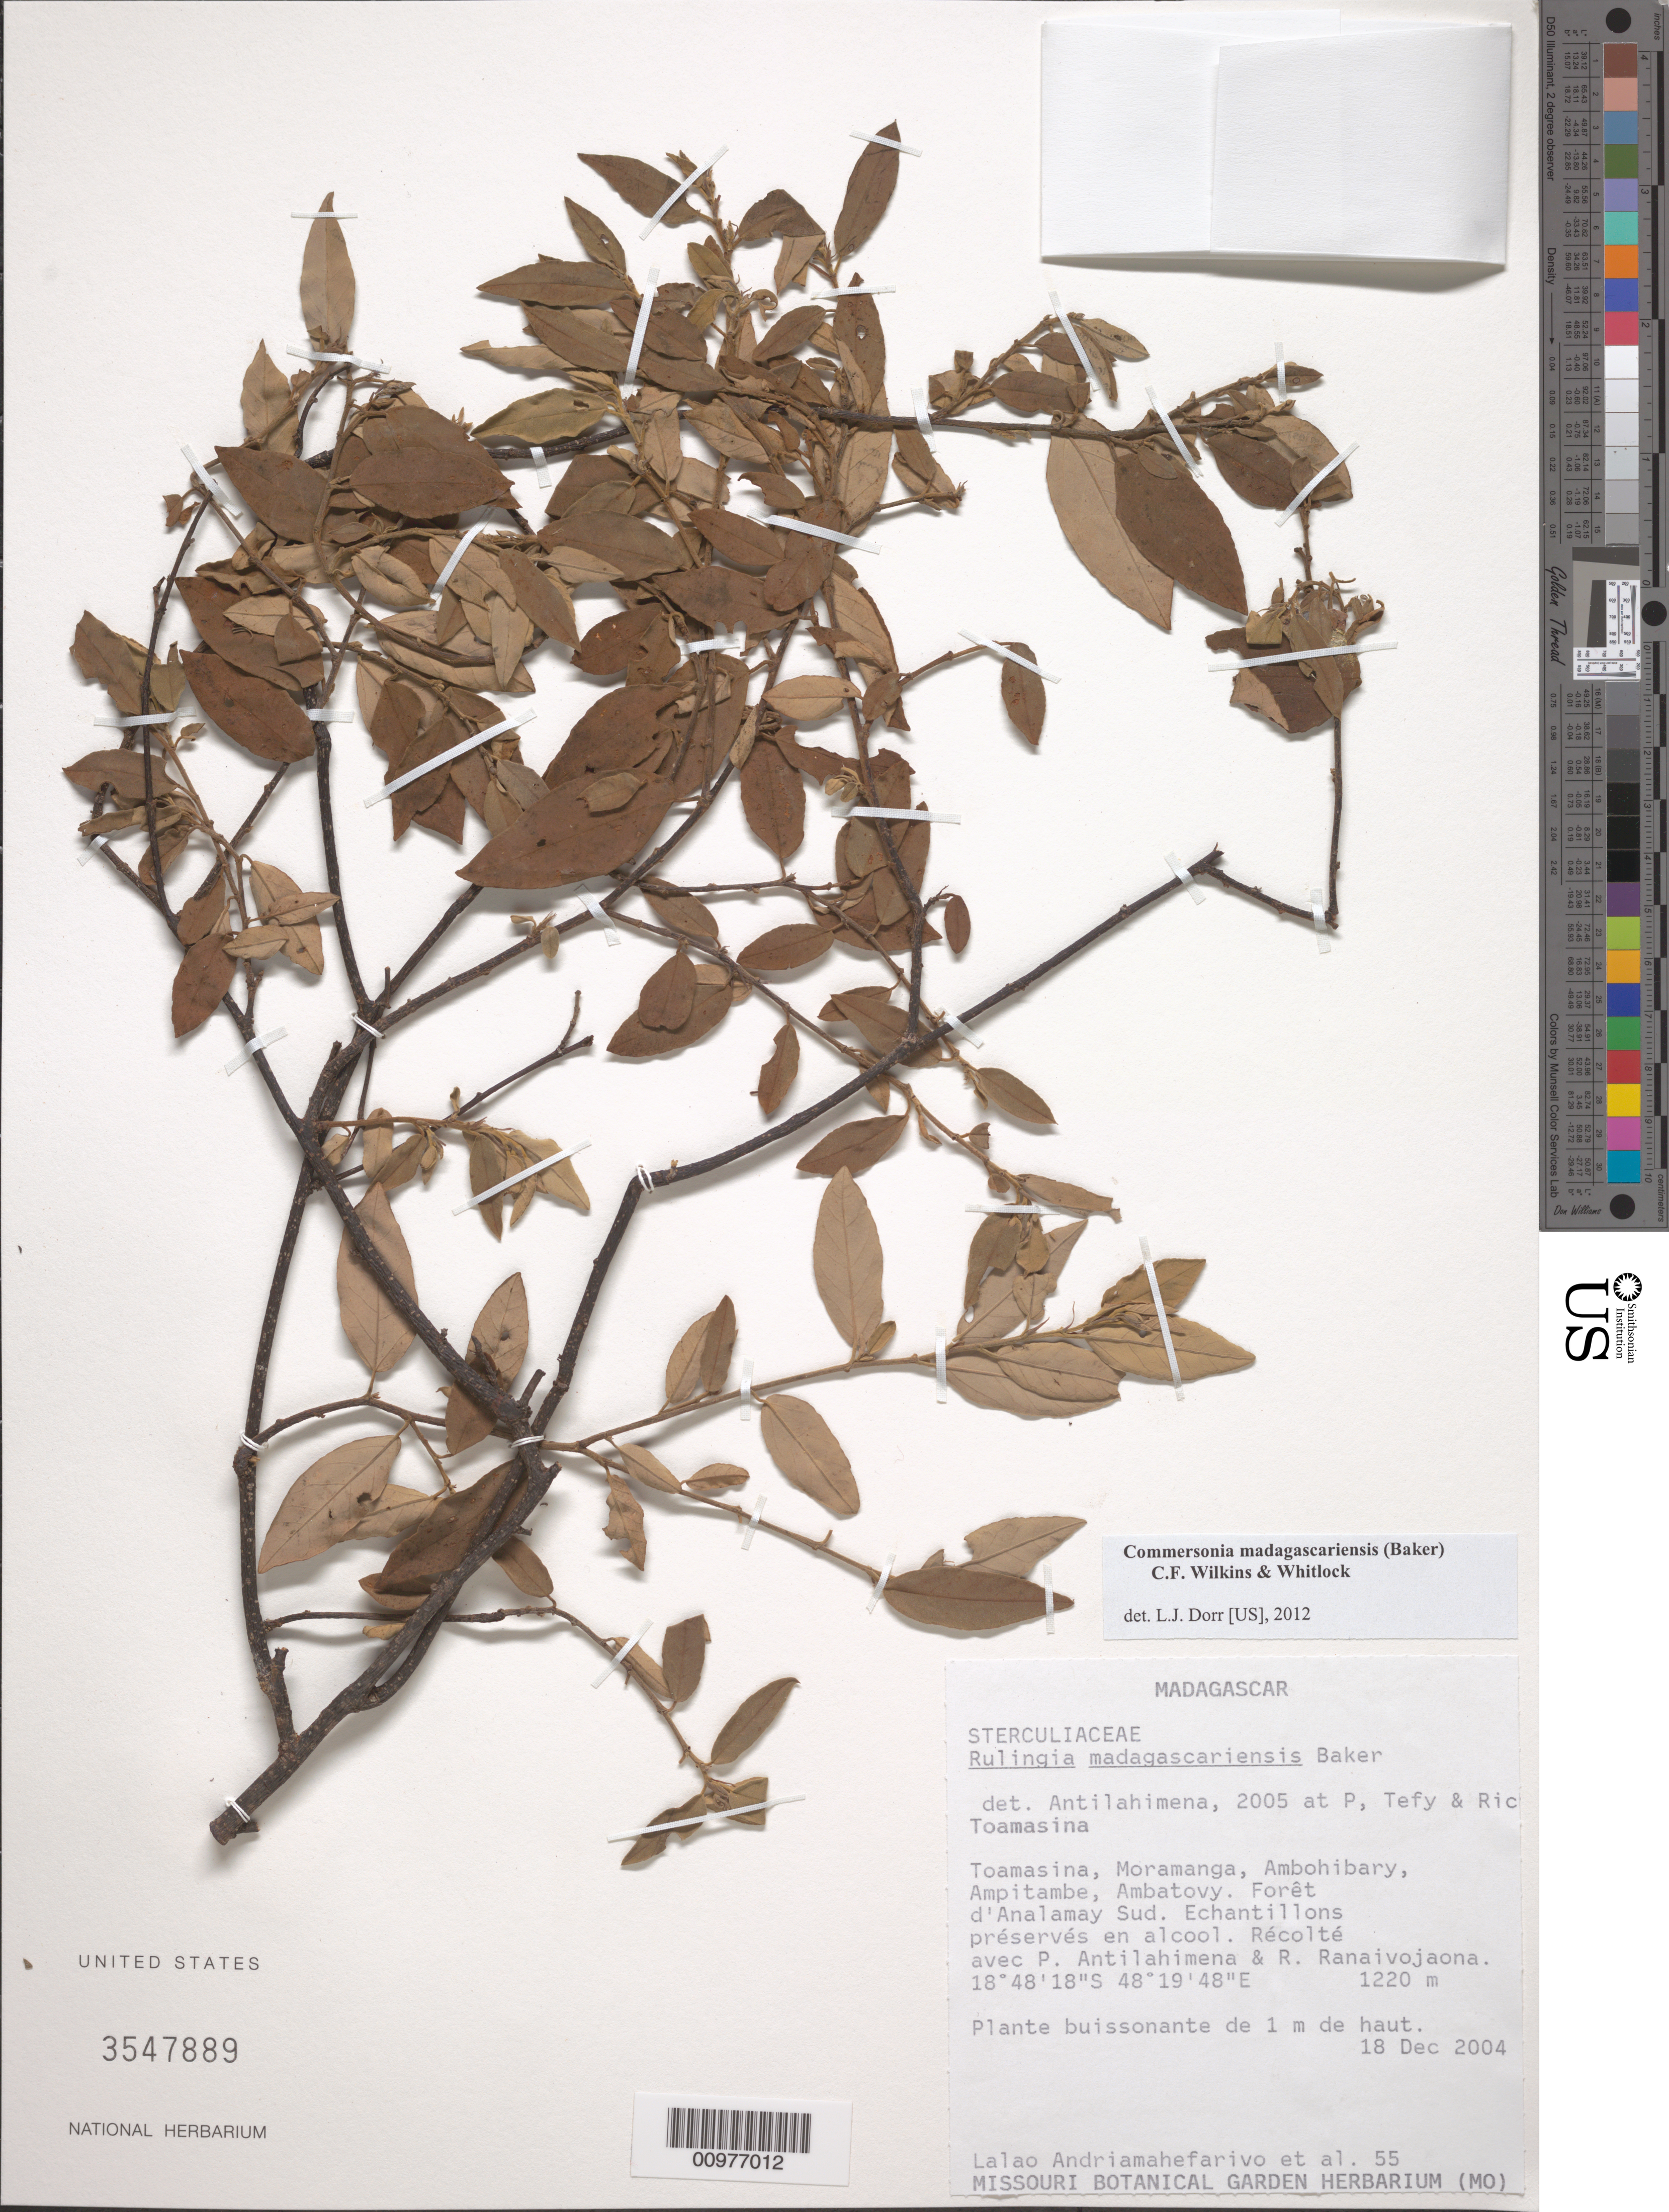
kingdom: Plantae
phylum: Tracheophyta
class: Magnoliopsida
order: Malvales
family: Malvaceae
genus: Commersonia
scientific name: Commersonia madagascariensis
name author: (Baker) C.F. Wilkins & Whitlock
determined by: Dorr, L. J., (BOT), Smithsonian Institution - National Museum of Natural History (UNITED STATES)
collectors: L. Andriamahefarivo, P. Antilahimena & R. Ranaivojaona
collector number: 55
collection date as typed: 18 dec 2004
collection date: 2004-12-18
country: Madagascar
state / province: Alaotra Mangoro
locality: Moramanga, Ambohibary, Ampitambe, Ambatovy. Forest d'Analamay Sud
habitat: forest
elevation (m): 1220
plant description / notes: specimens preserved in alcohol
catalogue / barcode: US 3547889